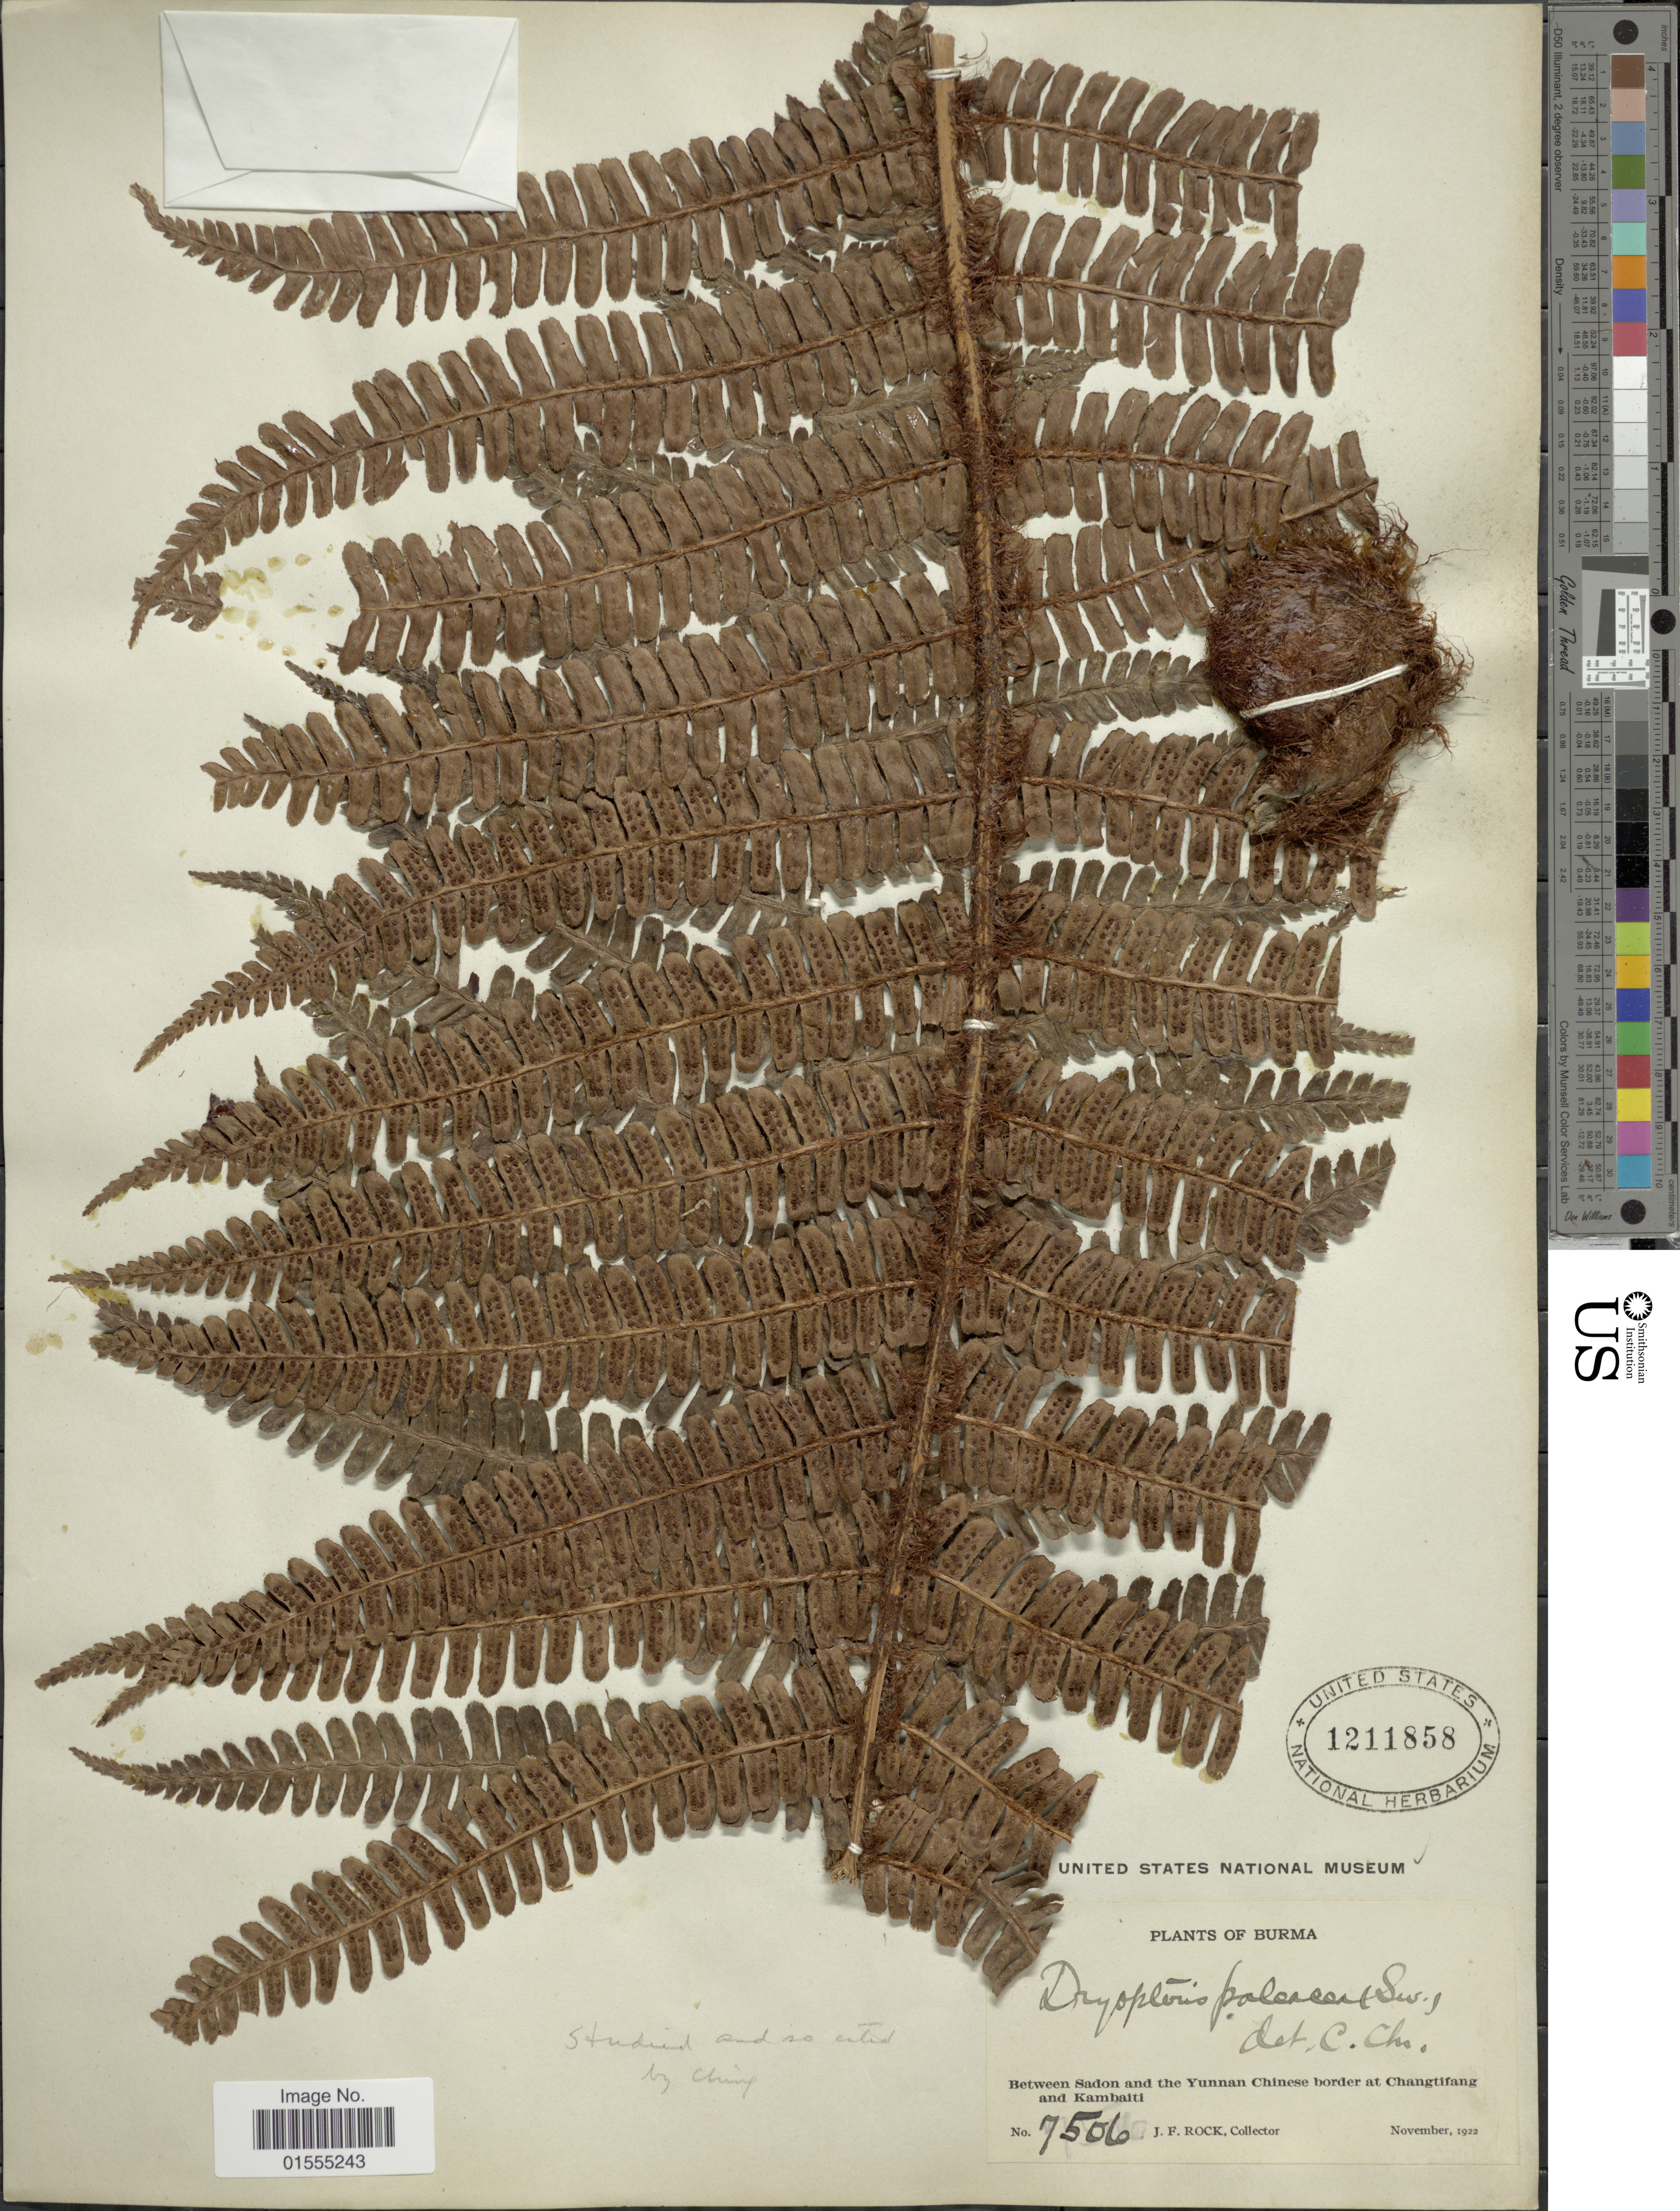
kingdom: Plantae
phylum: Tracheophyta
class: Polypodiopsida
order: Polypodiales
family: Dryopteridaceae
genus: Dryopteris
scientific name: Dryopteris wallichiana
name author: (Spreng.) Hyl.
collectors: J. Rock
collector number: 7506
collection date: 1922-11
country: Myanmar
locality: Burma, Between Sadon and the Yunnan border at Chngtifang and Kambaiti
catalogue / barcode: US 1211858